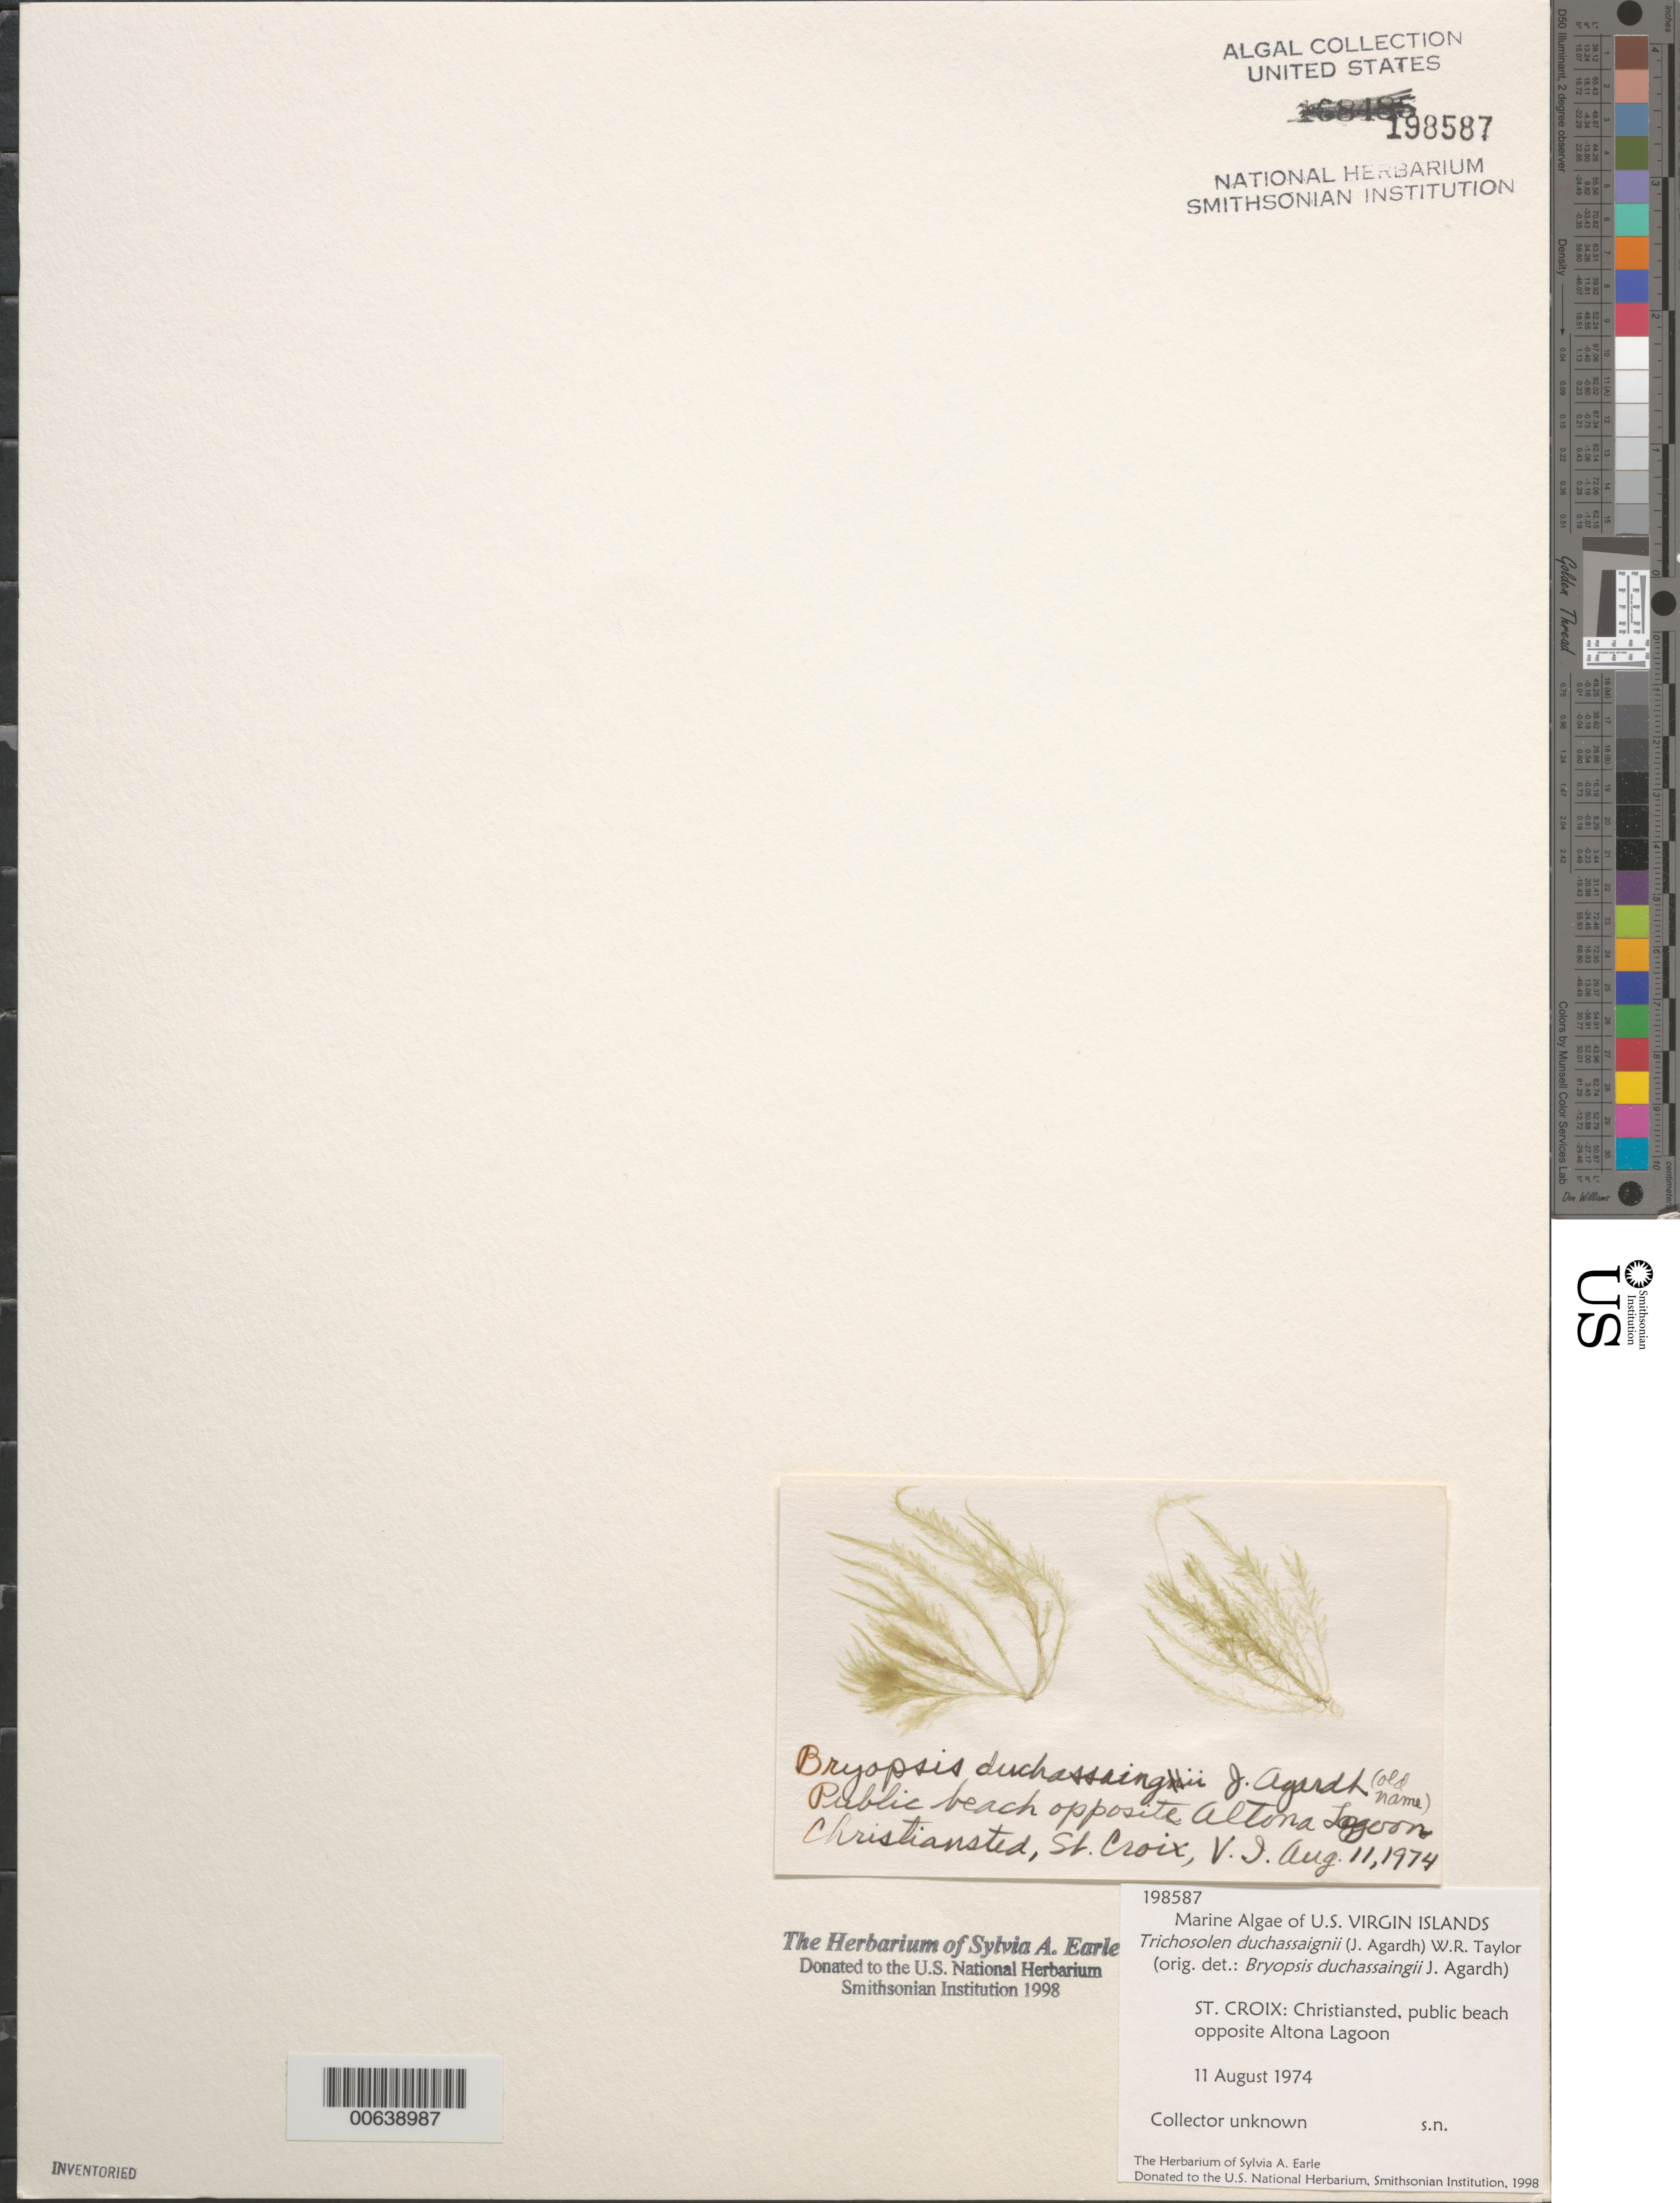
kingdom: Plantae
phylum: Chlorophyta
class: Ulvophyceae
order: Bryopsidales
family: Bryopsidaceae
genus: Trichosolen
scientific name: Trichosolen duchassaingii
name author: (J. Agardh) W.R. Taylor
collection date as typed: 11 Aug 1974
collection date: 1974-08-11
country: U.S. Virgin Islands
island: St. Croix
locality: Christiansted, opposite Altoona Lagoon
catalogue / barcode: US 198587